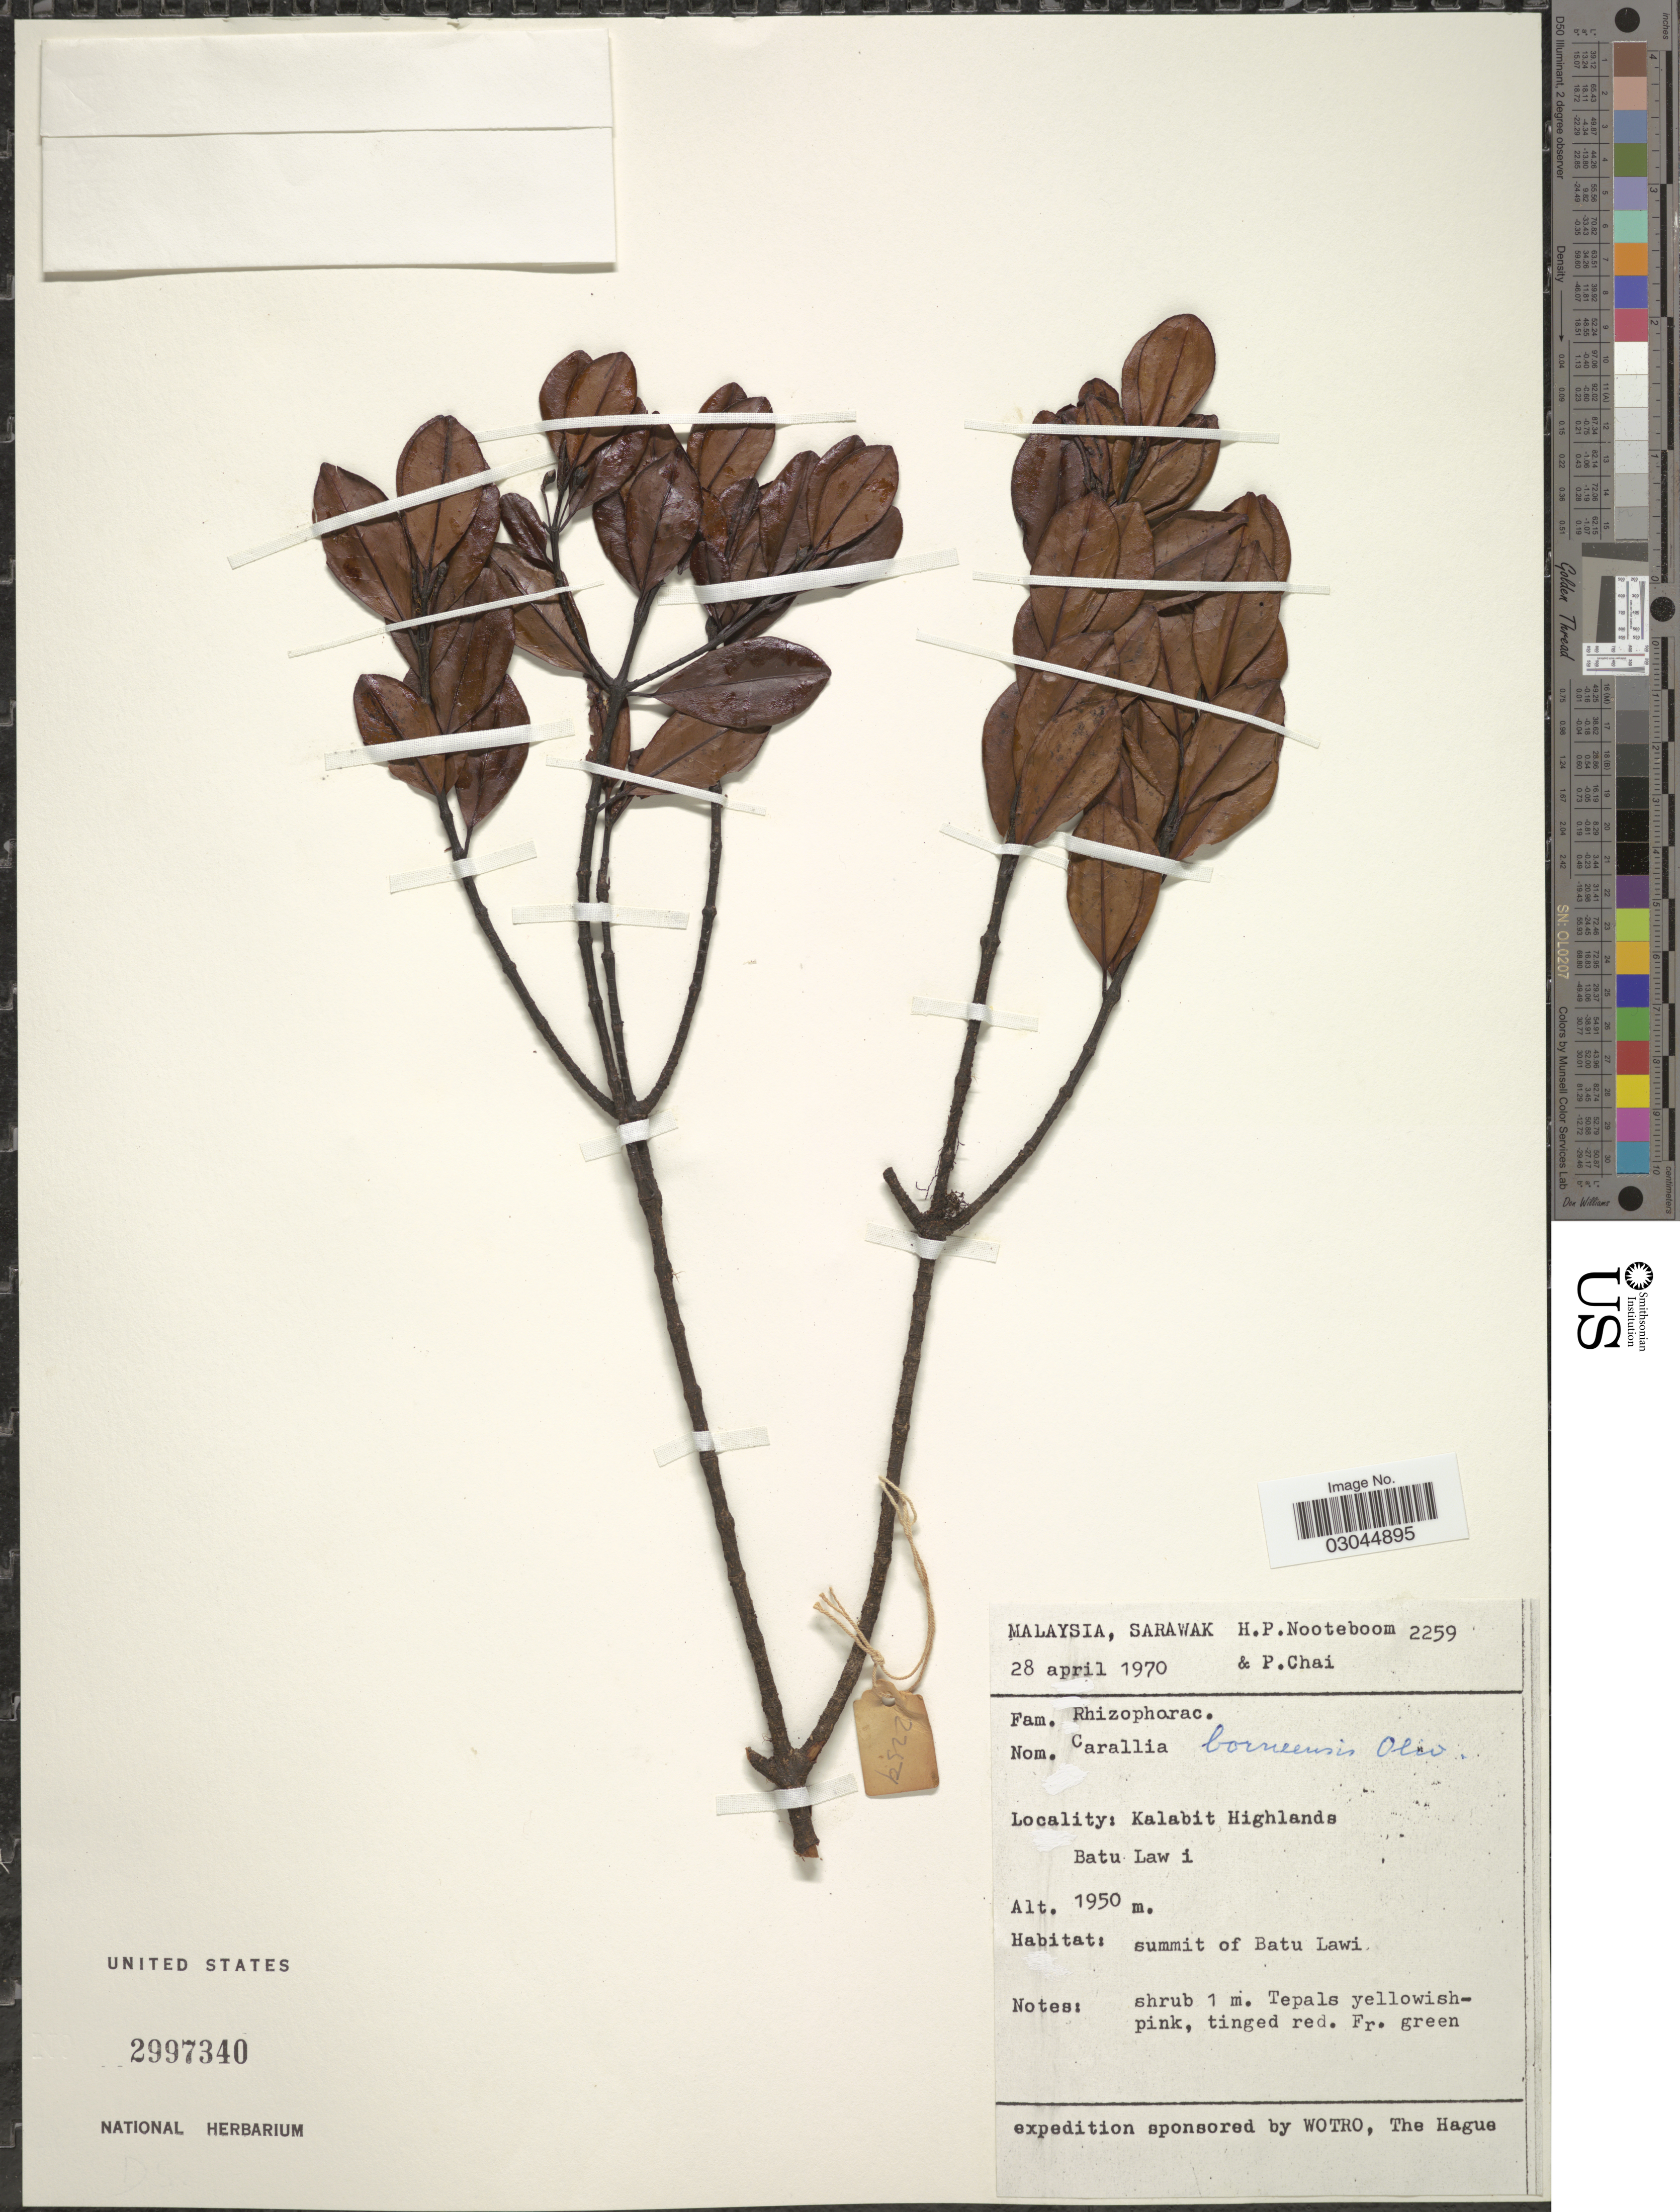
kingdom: Plantae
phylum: Tracheophyta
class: Magnoliopsida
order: Malpighiales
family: Rhizophoraceae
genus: Carallia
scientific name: Carallia borneensis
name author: Oliv.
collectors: H. P. Nooteboom & P. Chai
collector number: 2259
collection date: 1970-04-28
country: Malaysia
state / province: Sarawak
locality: Kalabit Highwlands. Batu Law i, summit of Batu Lawi.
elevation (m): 1950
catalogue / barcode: US 2997340